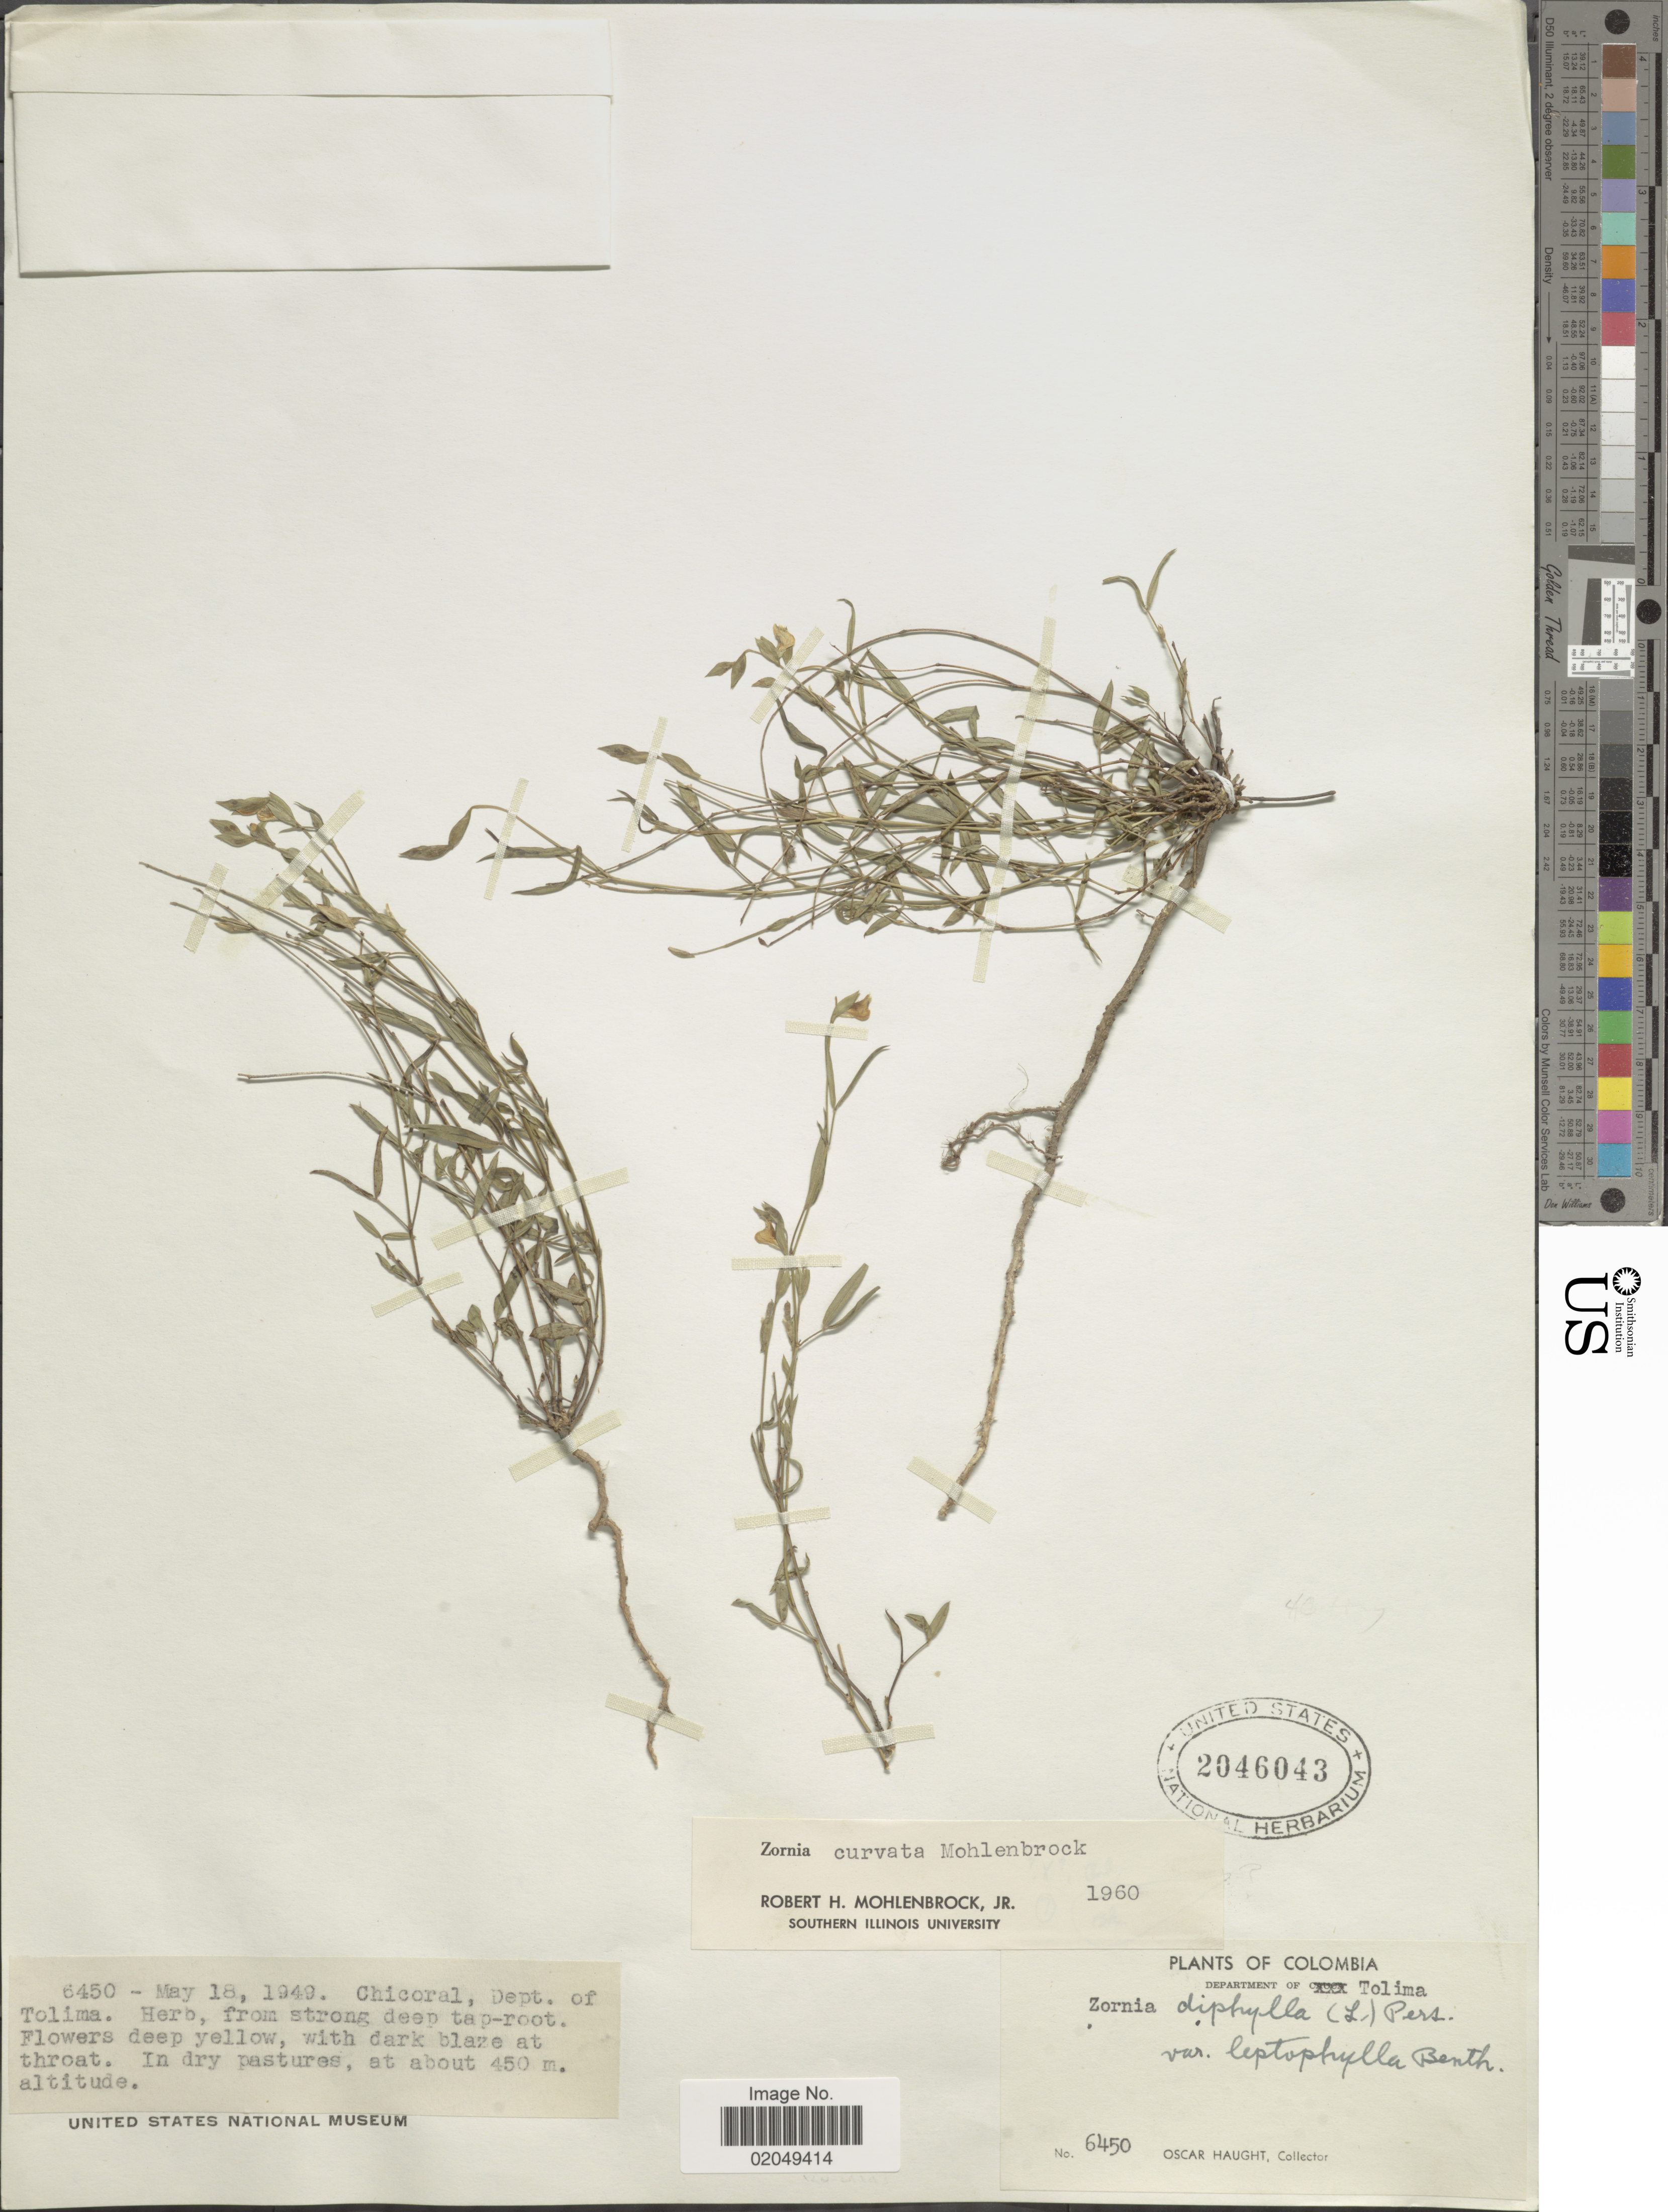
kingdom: Plantae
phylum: Tracheophyta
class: Magnoliopsida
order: Fabales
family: Fabaceae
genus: Zornia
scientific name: Zornia curvata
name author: Mohlenbr.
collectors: O. L. Haught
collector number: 6450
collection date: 1949-05-18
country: Colombia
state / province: Tolima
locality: Chicoral, in dry pastures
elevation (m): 450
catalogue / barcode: US 2046043